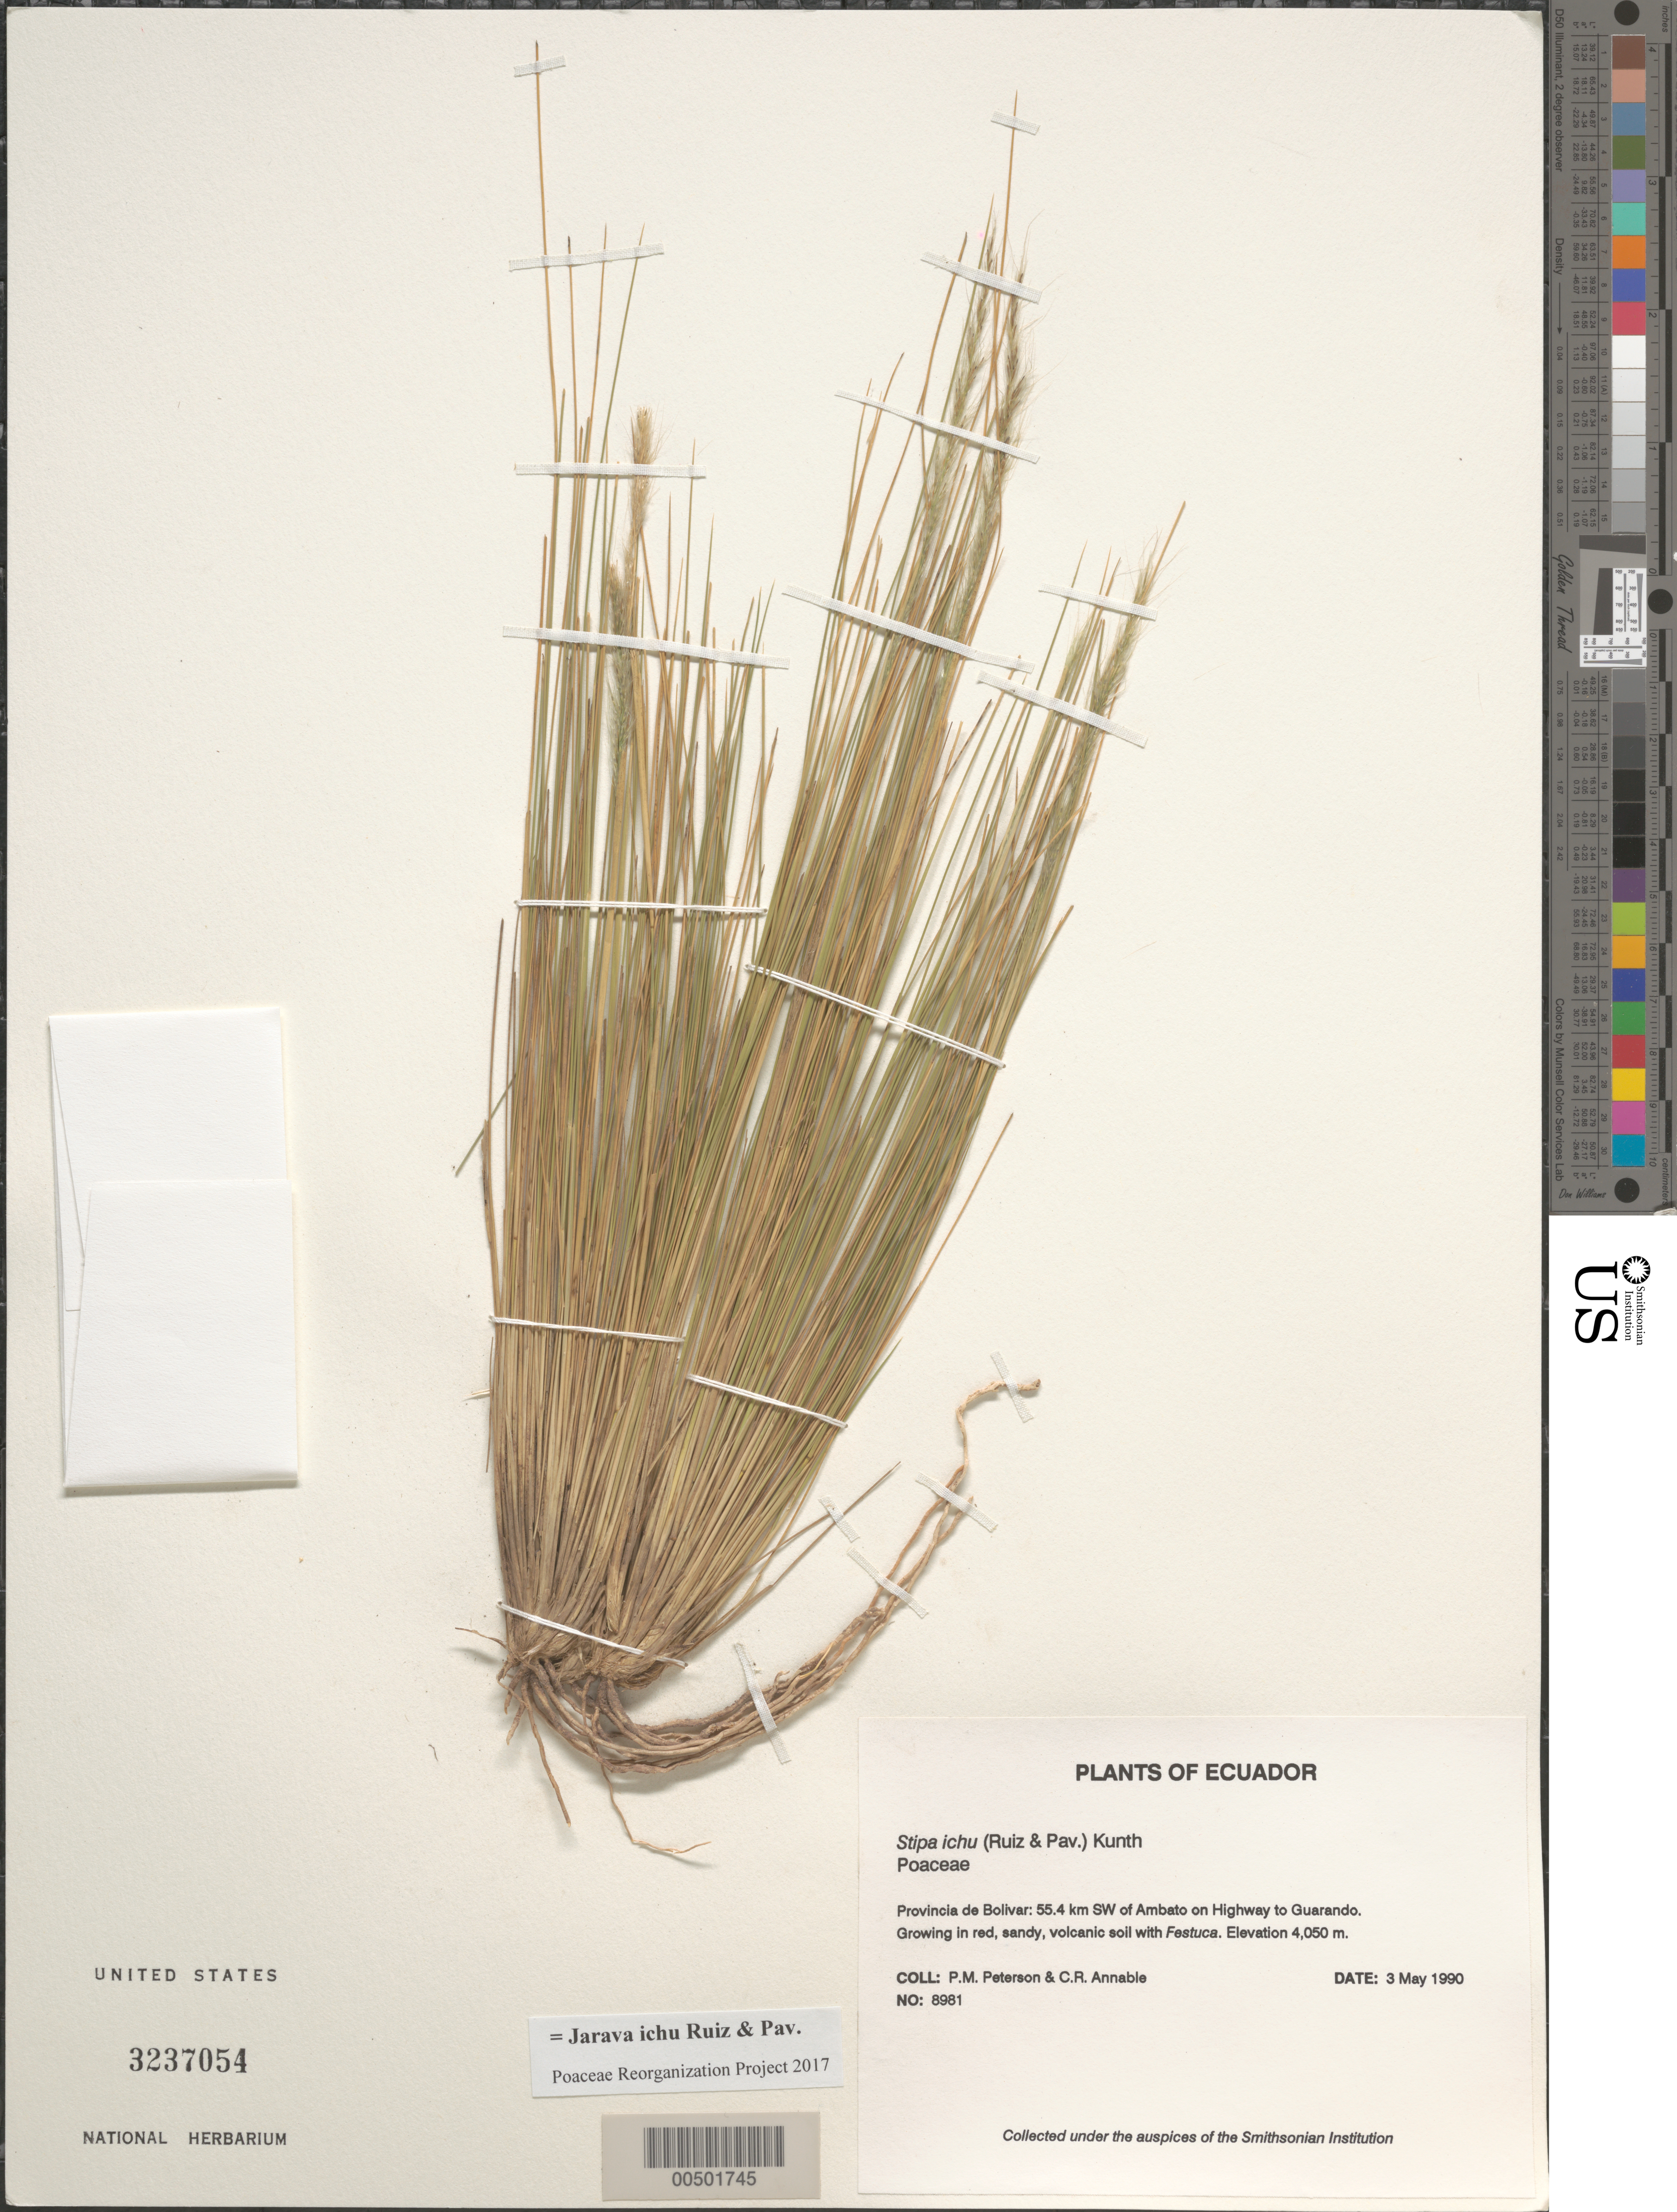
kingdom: Plantae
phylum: Tracheophyta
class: Liliopsida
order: Poales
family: Poaceae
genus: Jarava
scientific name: Jarava ichu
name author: Ruiz & Pav.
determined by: Poaceae Reorganization Project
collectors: P. M. Peterson & C. R. Annable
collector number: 08981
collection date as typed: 03 May 1990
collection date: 1990-05-03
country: Ecuador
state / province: Bolívar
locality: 55.4 km SW of Ambato on Highway to Guaranda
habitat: Growing in red, sandy, volcanic soil with Festuca.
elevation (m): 4050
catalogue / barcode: US 3237054